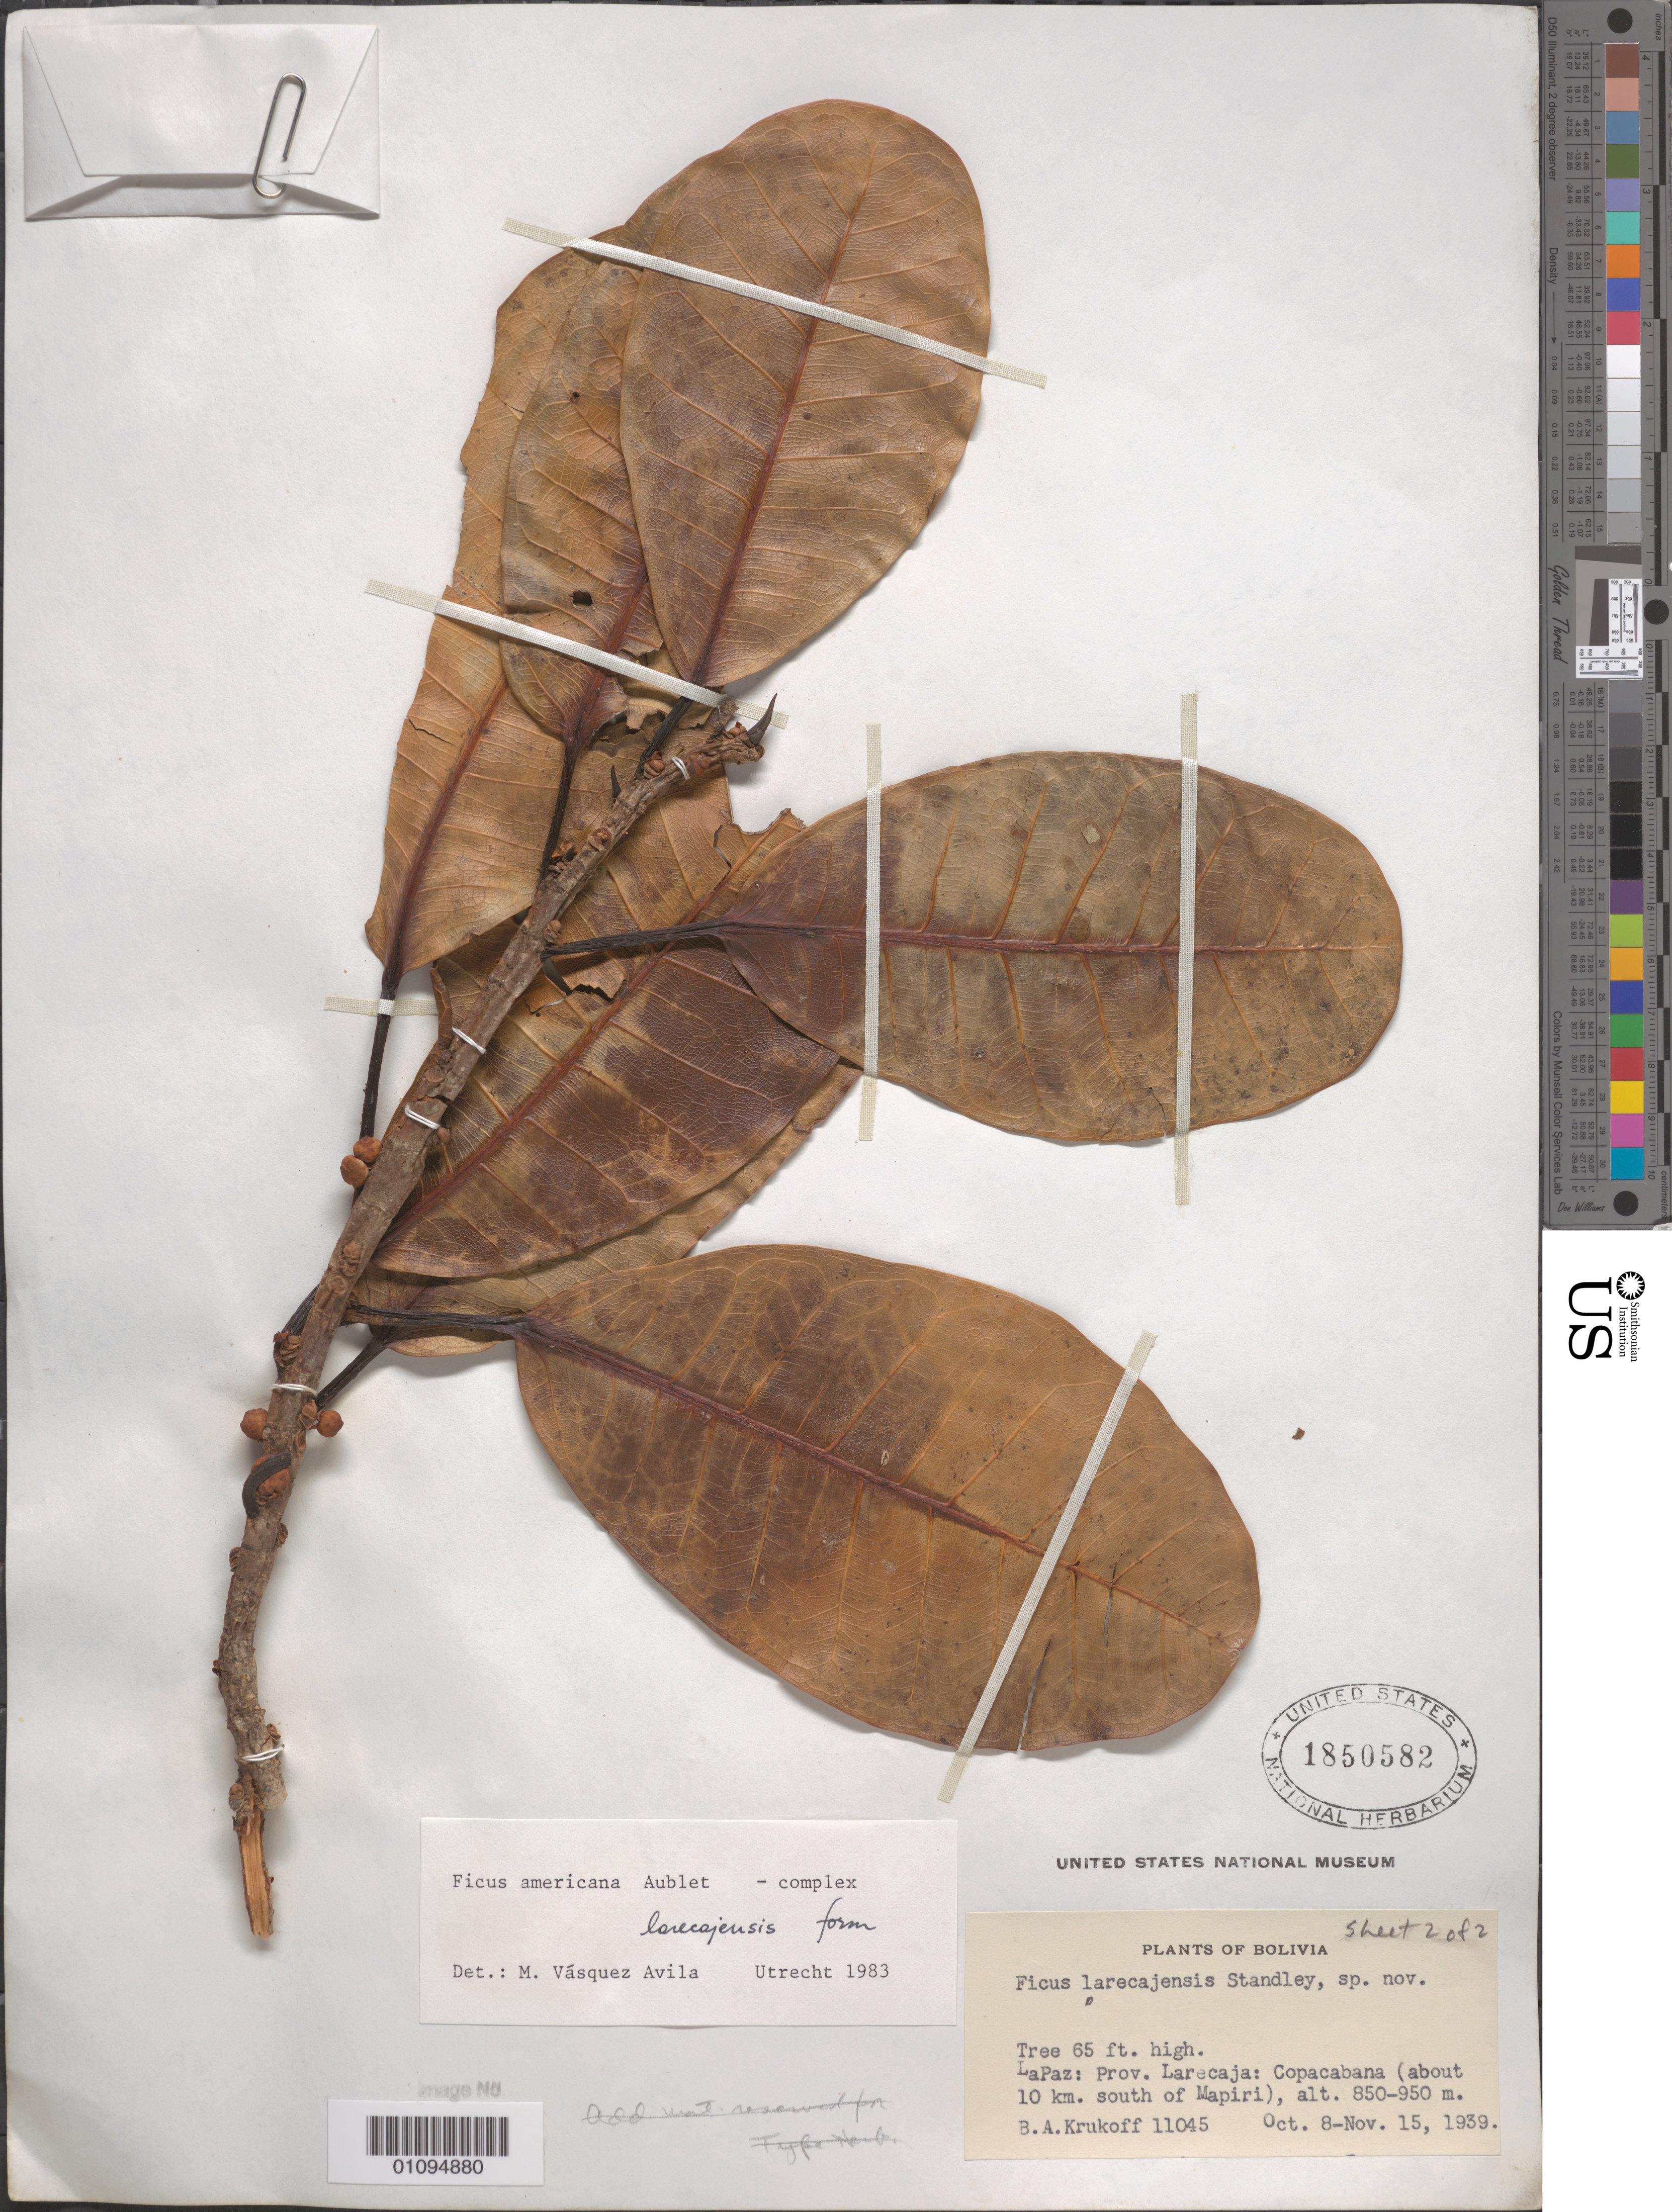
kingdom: Plantae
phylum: Tracheophyta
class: Magnoliopsida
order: Rosales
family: Moraceae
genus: Ficus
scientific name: Ficus americana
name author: Aubl.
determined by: Vázquez A., M. D.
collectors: B. A. Krukoff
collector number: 11045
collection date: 1939-10-08/1939-11-15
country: Bolivia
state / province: La Paz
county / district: Larecaja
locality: Copacabana (about 10 km south of Mapiri).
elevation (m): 850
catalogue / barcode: US 1850582